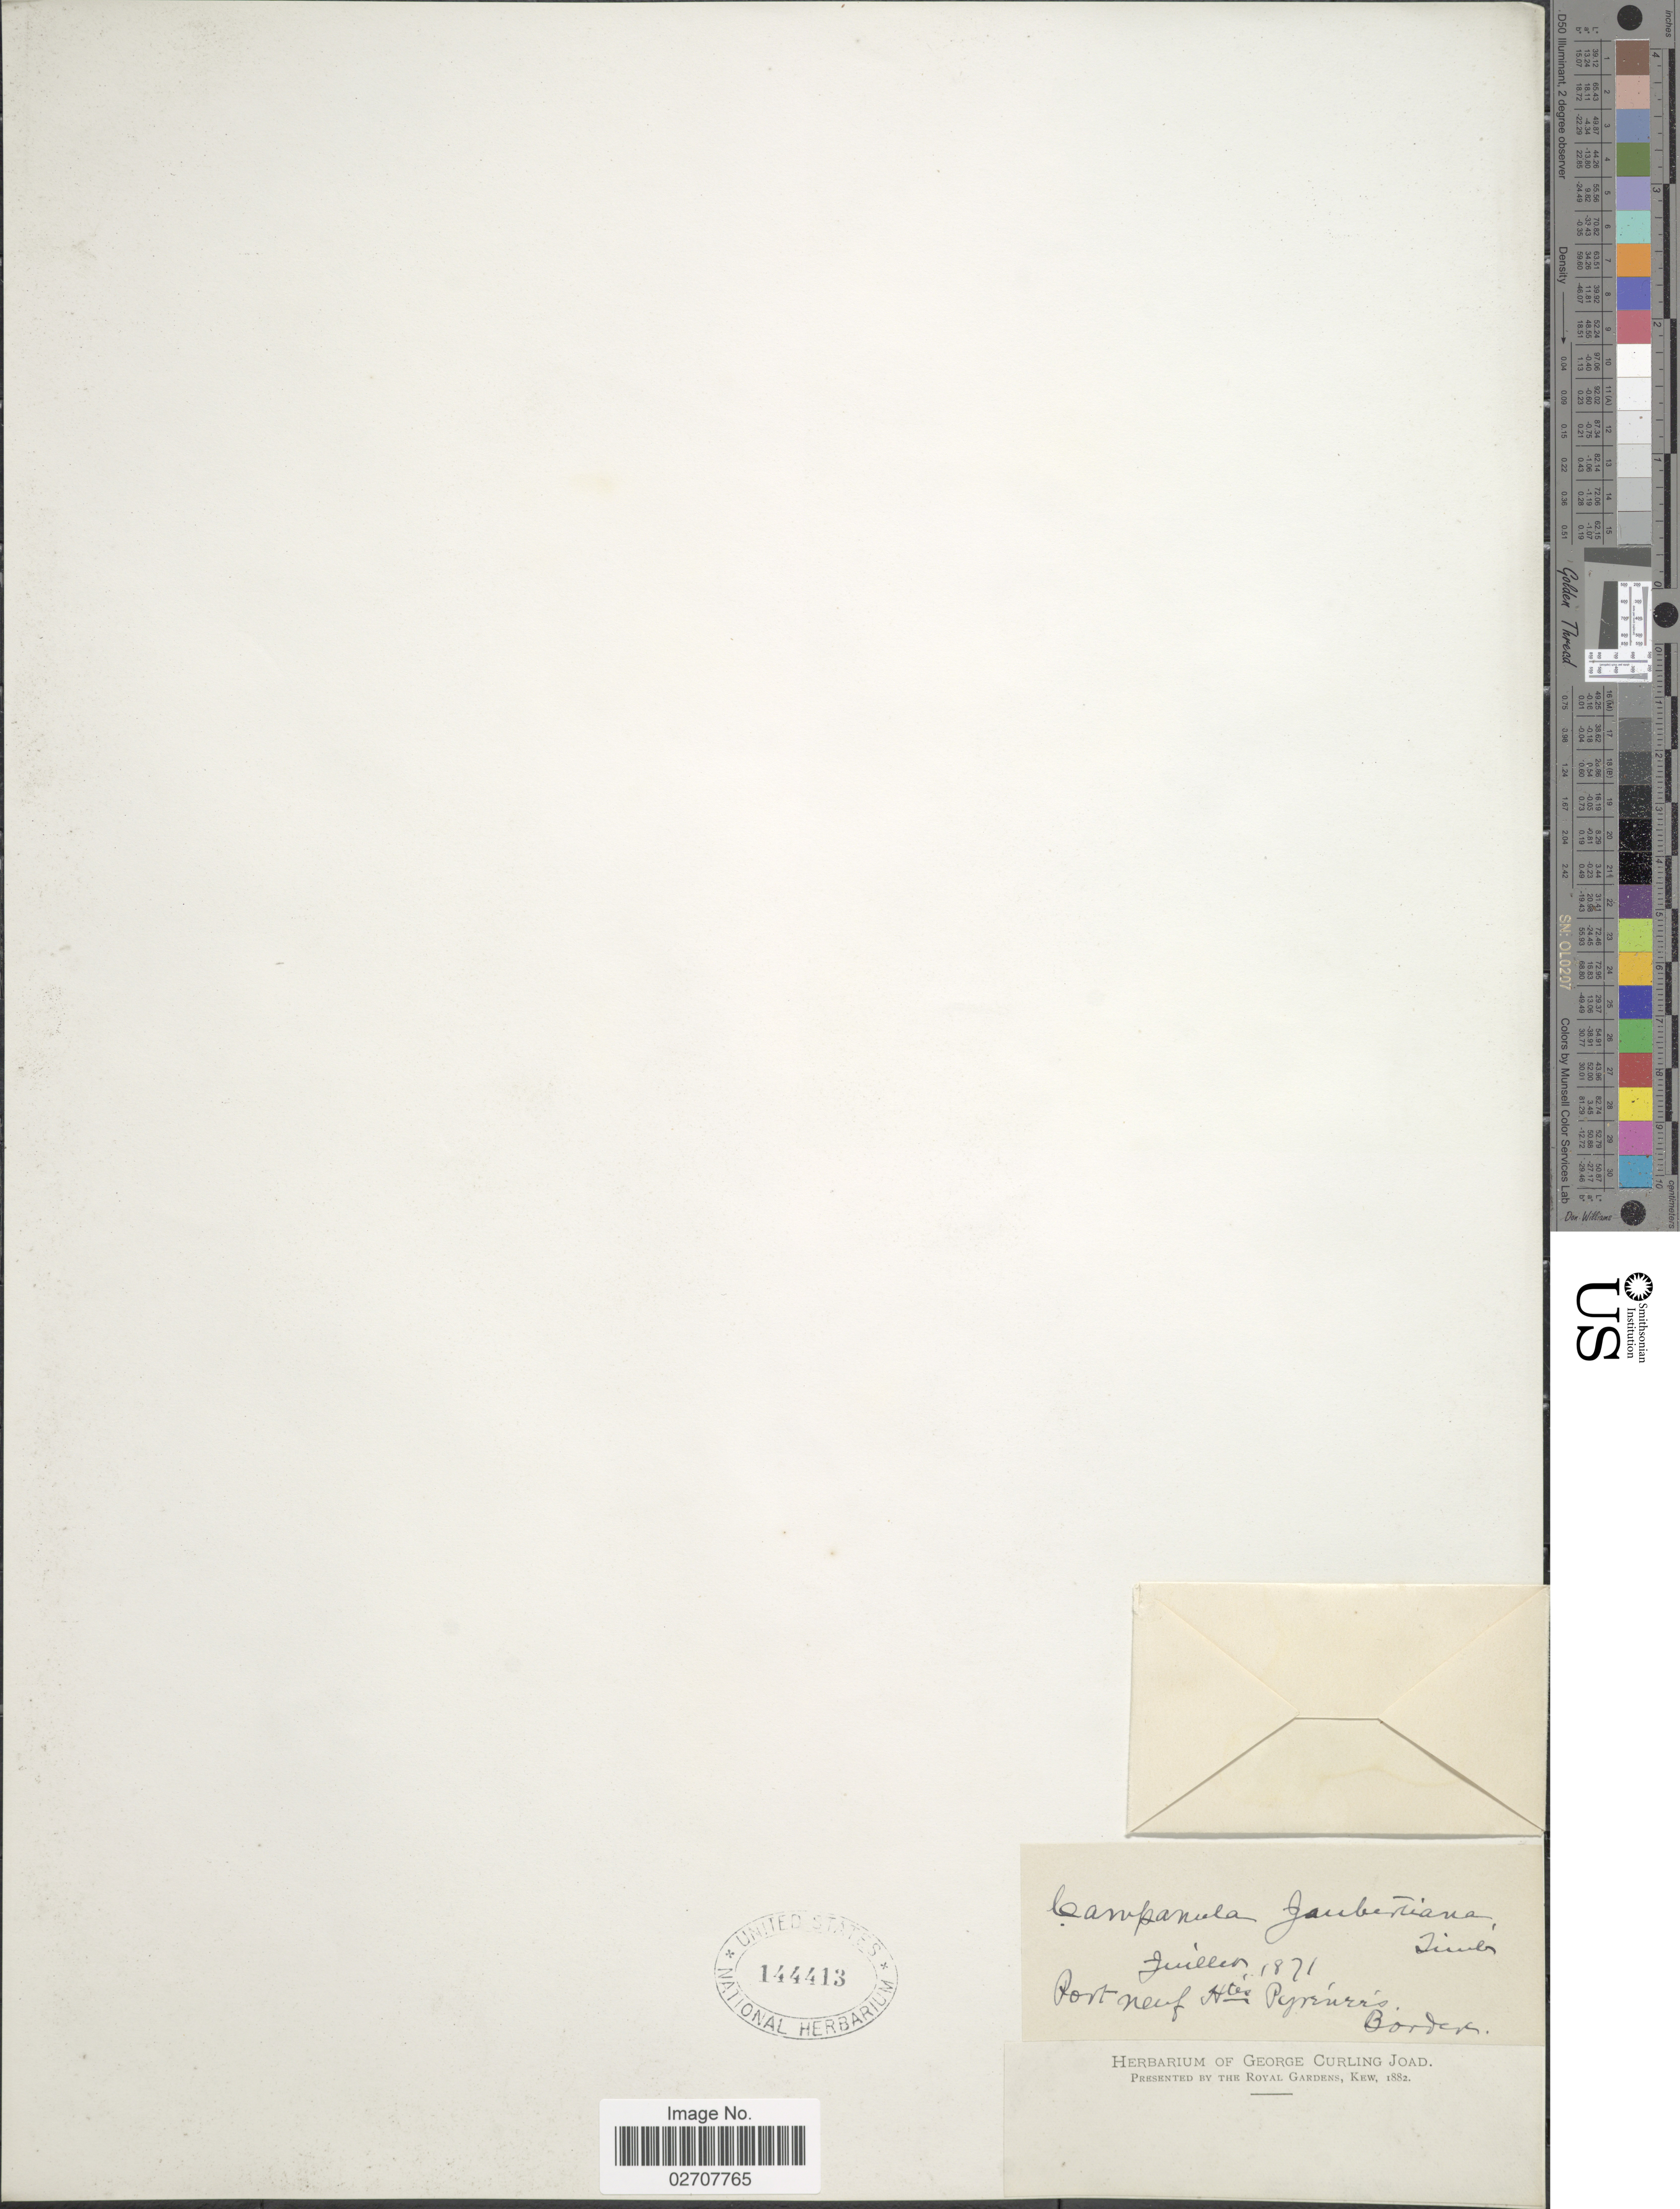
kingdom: Plantae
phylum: Tracheophyta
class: Magnoliopsida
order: Asterales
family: Campanulaceae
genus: Campanula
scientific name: Campanula jaubertiana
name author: Timb.-Lagr.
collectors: -. Bordere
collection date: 1871-07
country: France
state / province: Occitanie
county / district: Hautes-Pyrénées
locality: Port Neuf Htes Pyrenees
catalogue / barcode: US 144413